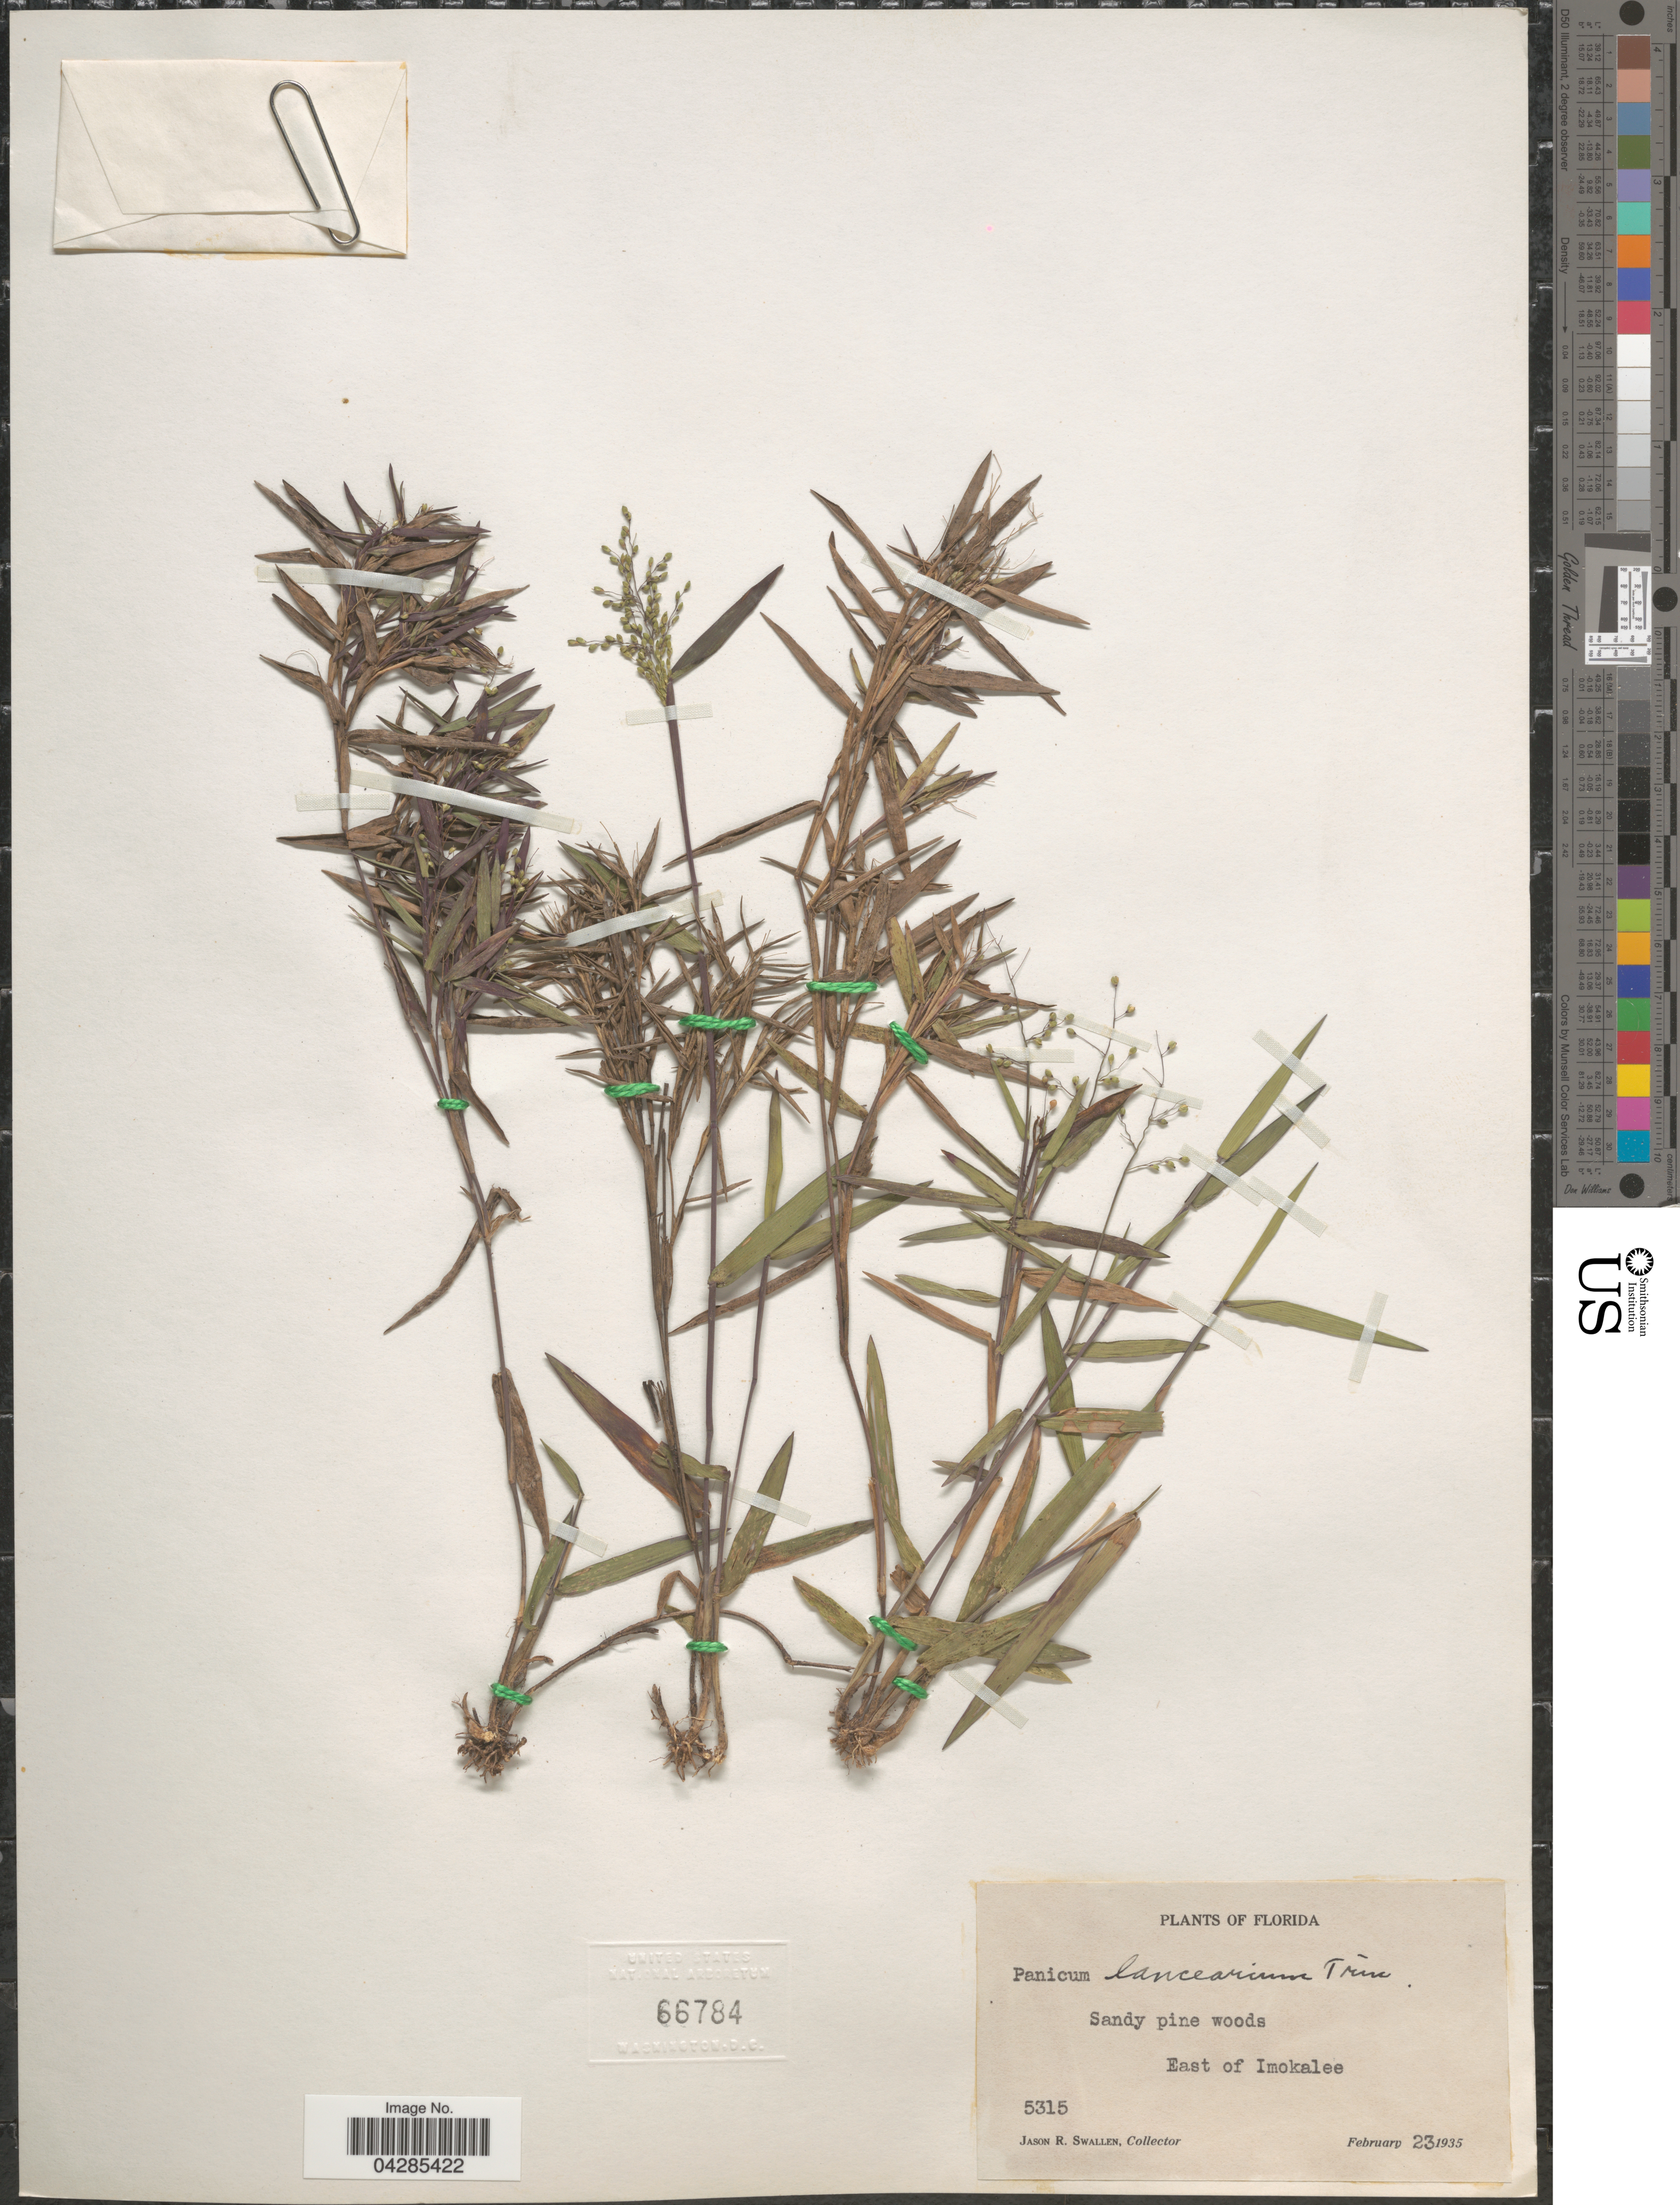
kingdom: Plantae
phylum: Tracheophyta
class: Liliopsida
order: Poales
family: Poaceae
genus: Dichanthelium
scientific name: Dichanthelium portoricense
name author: (Desv. ex Ham.) B.F. Hansen & Wunderlin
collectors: J. R. Swallen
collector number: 5315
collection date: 1935-02-23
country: United States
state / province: Florida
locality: East of Imokalee.